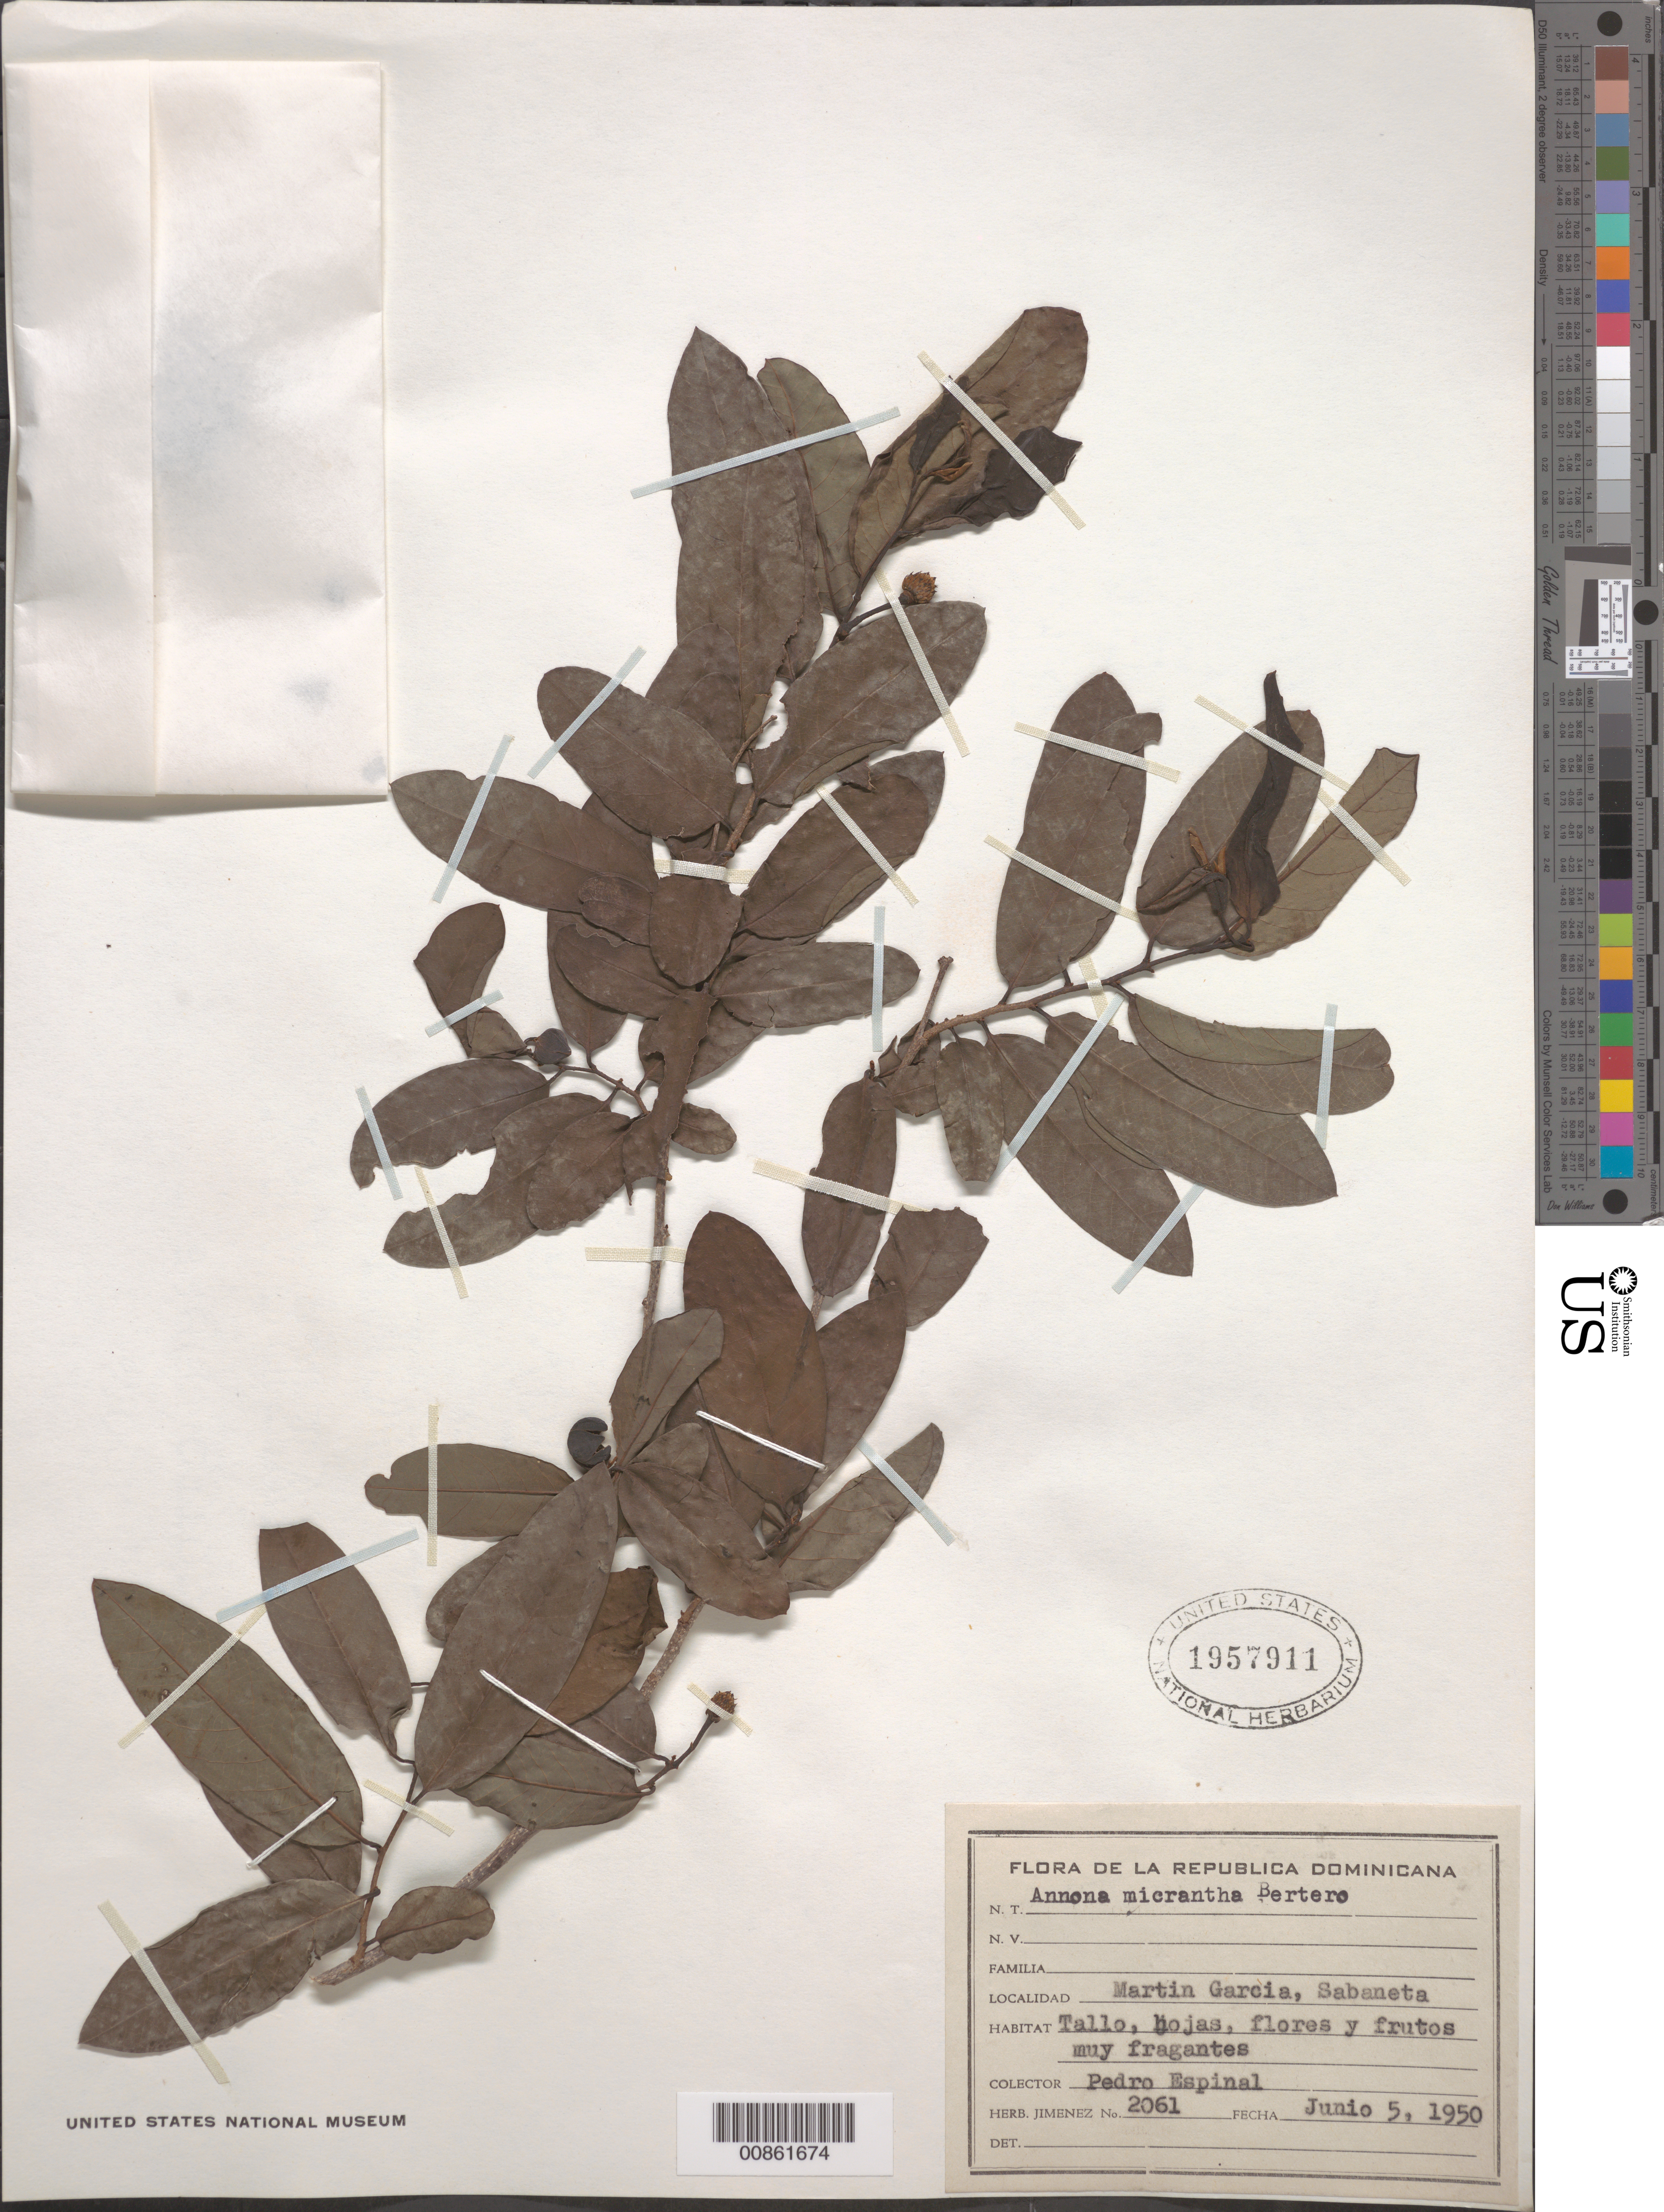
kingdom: Plantae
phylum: Tracheophyta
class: Magnoliopsida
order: Magnoliales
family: Annonaceae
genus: Annona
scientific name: Annona micrantha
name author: Bertero ex Spreng.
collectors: P. Espinal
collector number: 2061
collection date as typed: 05 Jun 1950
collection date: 1950-06-05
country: Dominican Republic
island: Hispaniola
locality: Martín García, Sabaneta.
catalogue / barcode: US 1957911